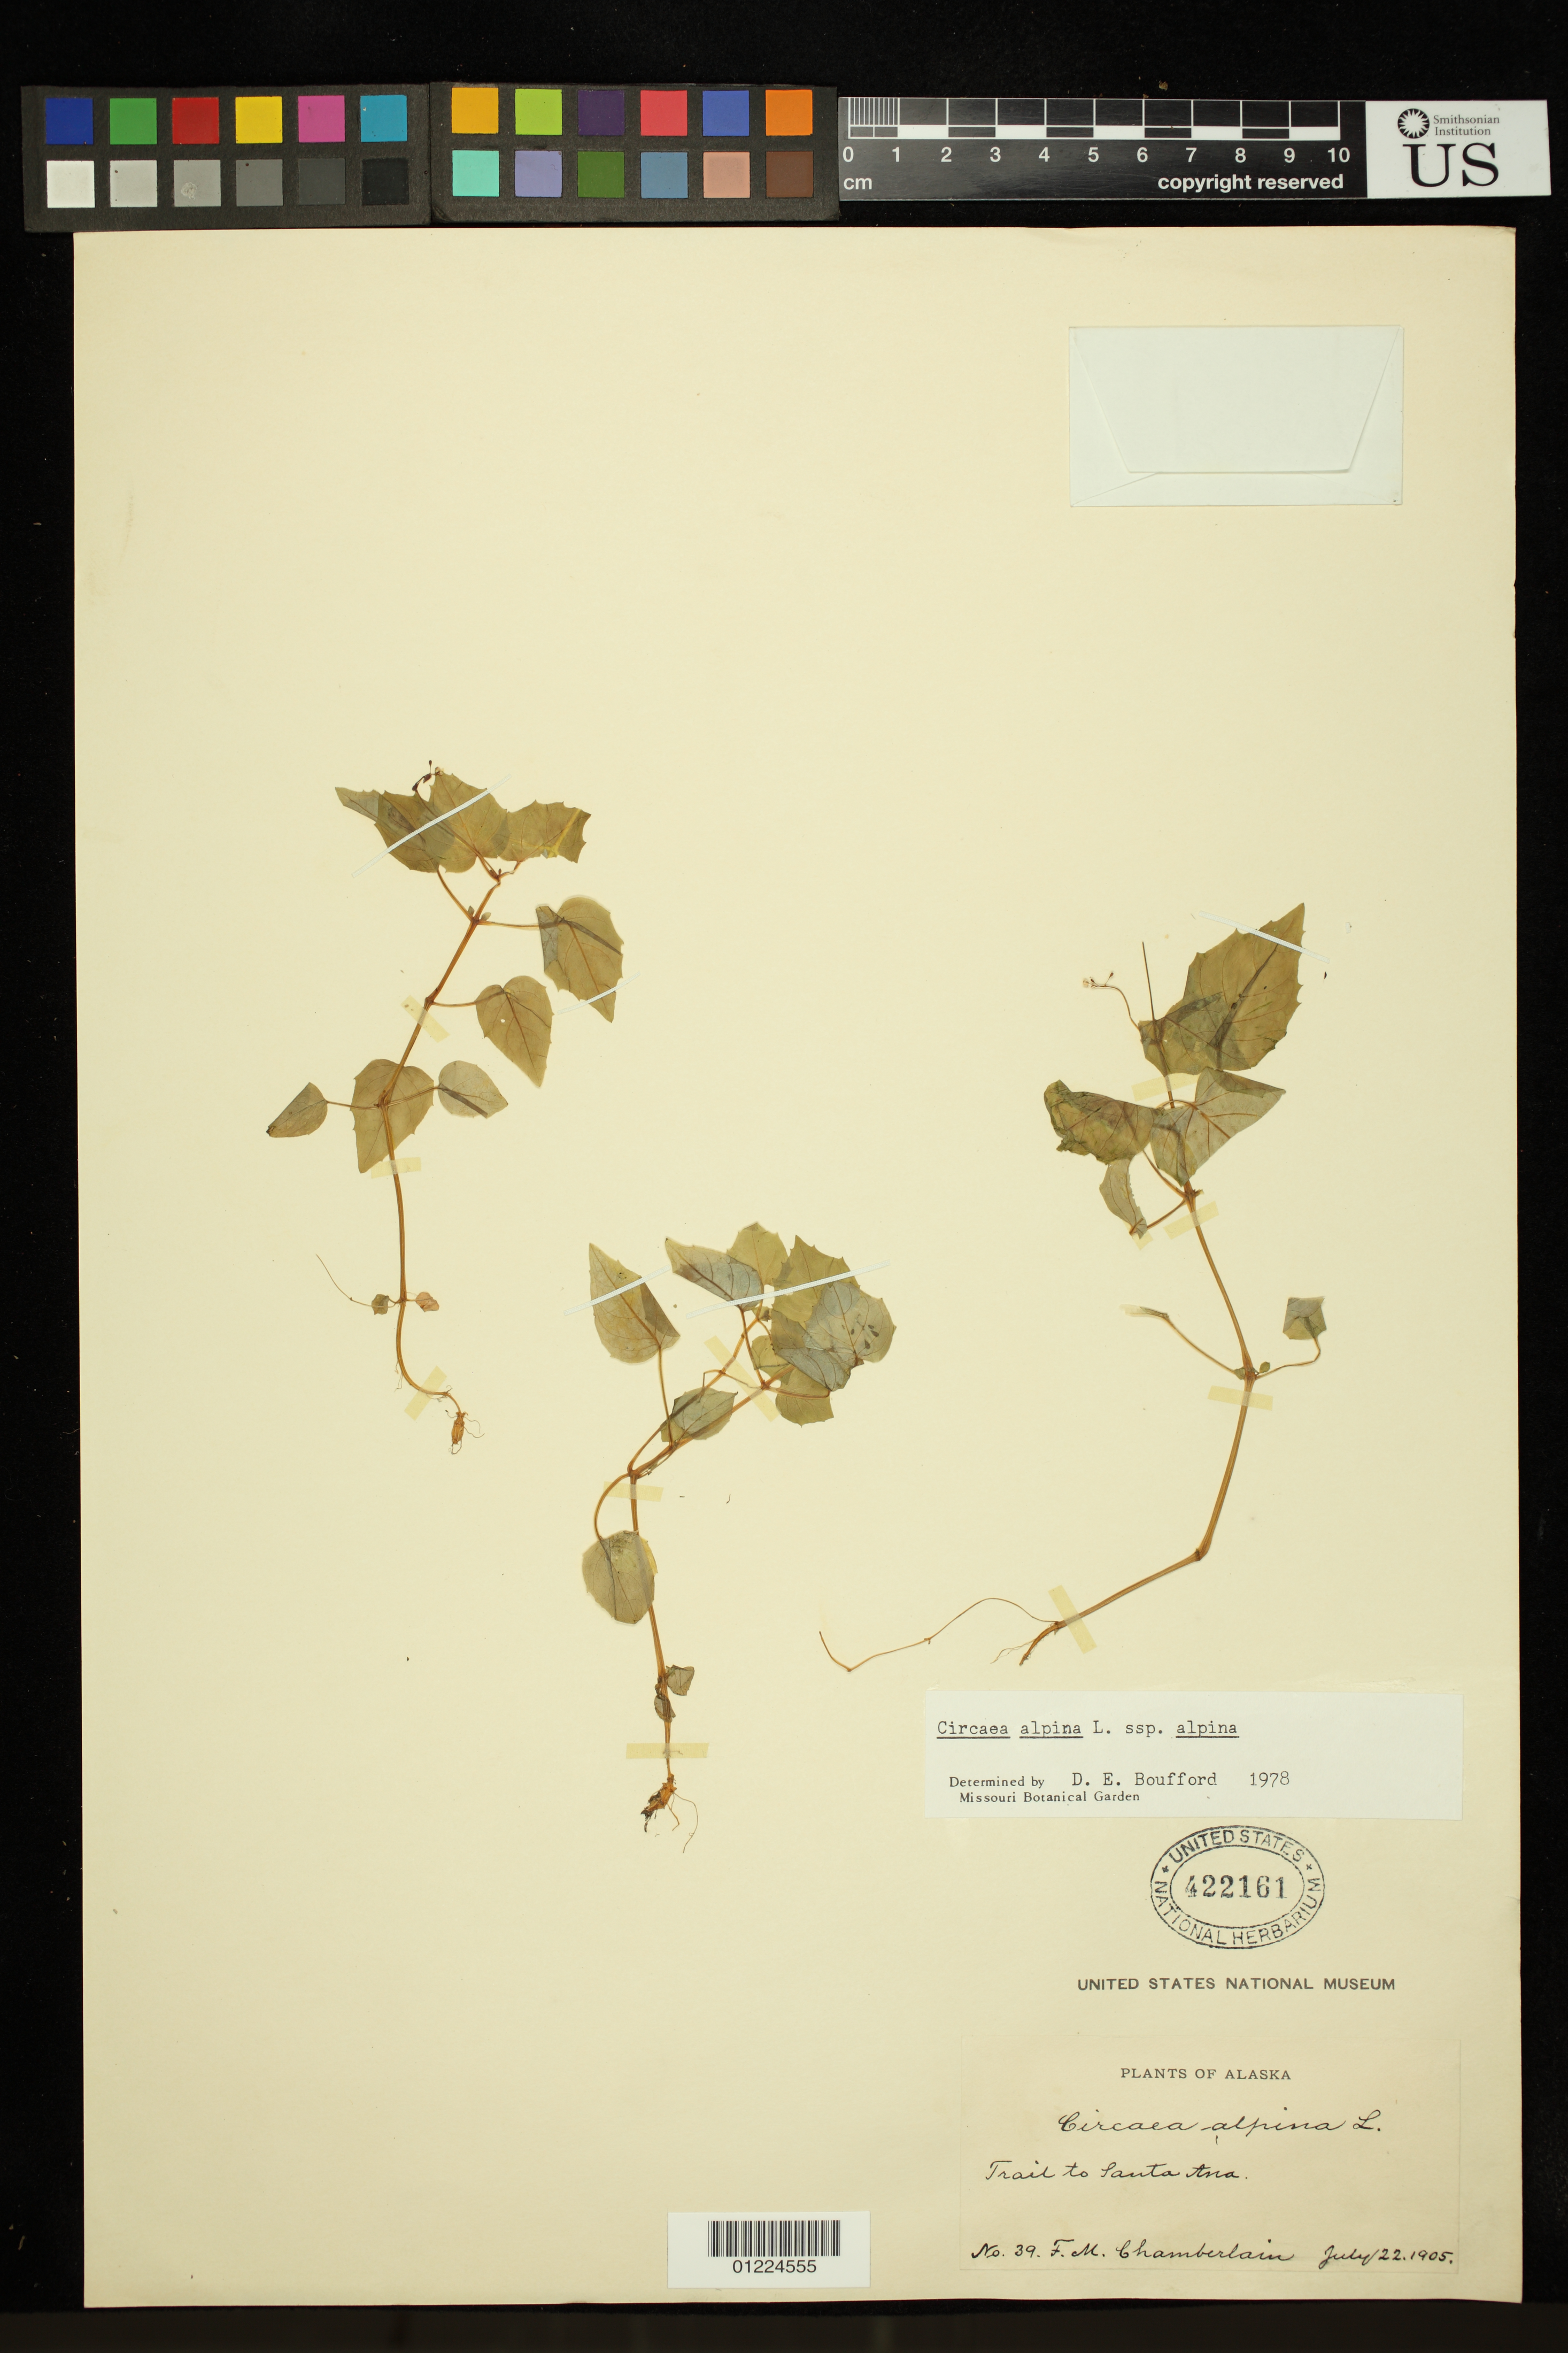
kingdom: Plantae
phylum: Tracheophyta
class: Magnoliopsida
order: Myrtales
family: Onagraceae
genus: Circaea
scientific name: Circaea alpina subsp. alpina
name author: L.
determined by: Boufford, D. E.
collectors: F. Chamberlain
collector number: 39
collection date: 1905-07-22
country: United States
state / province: Alaska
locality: Trail to Santa Ana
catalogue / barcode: US 422161